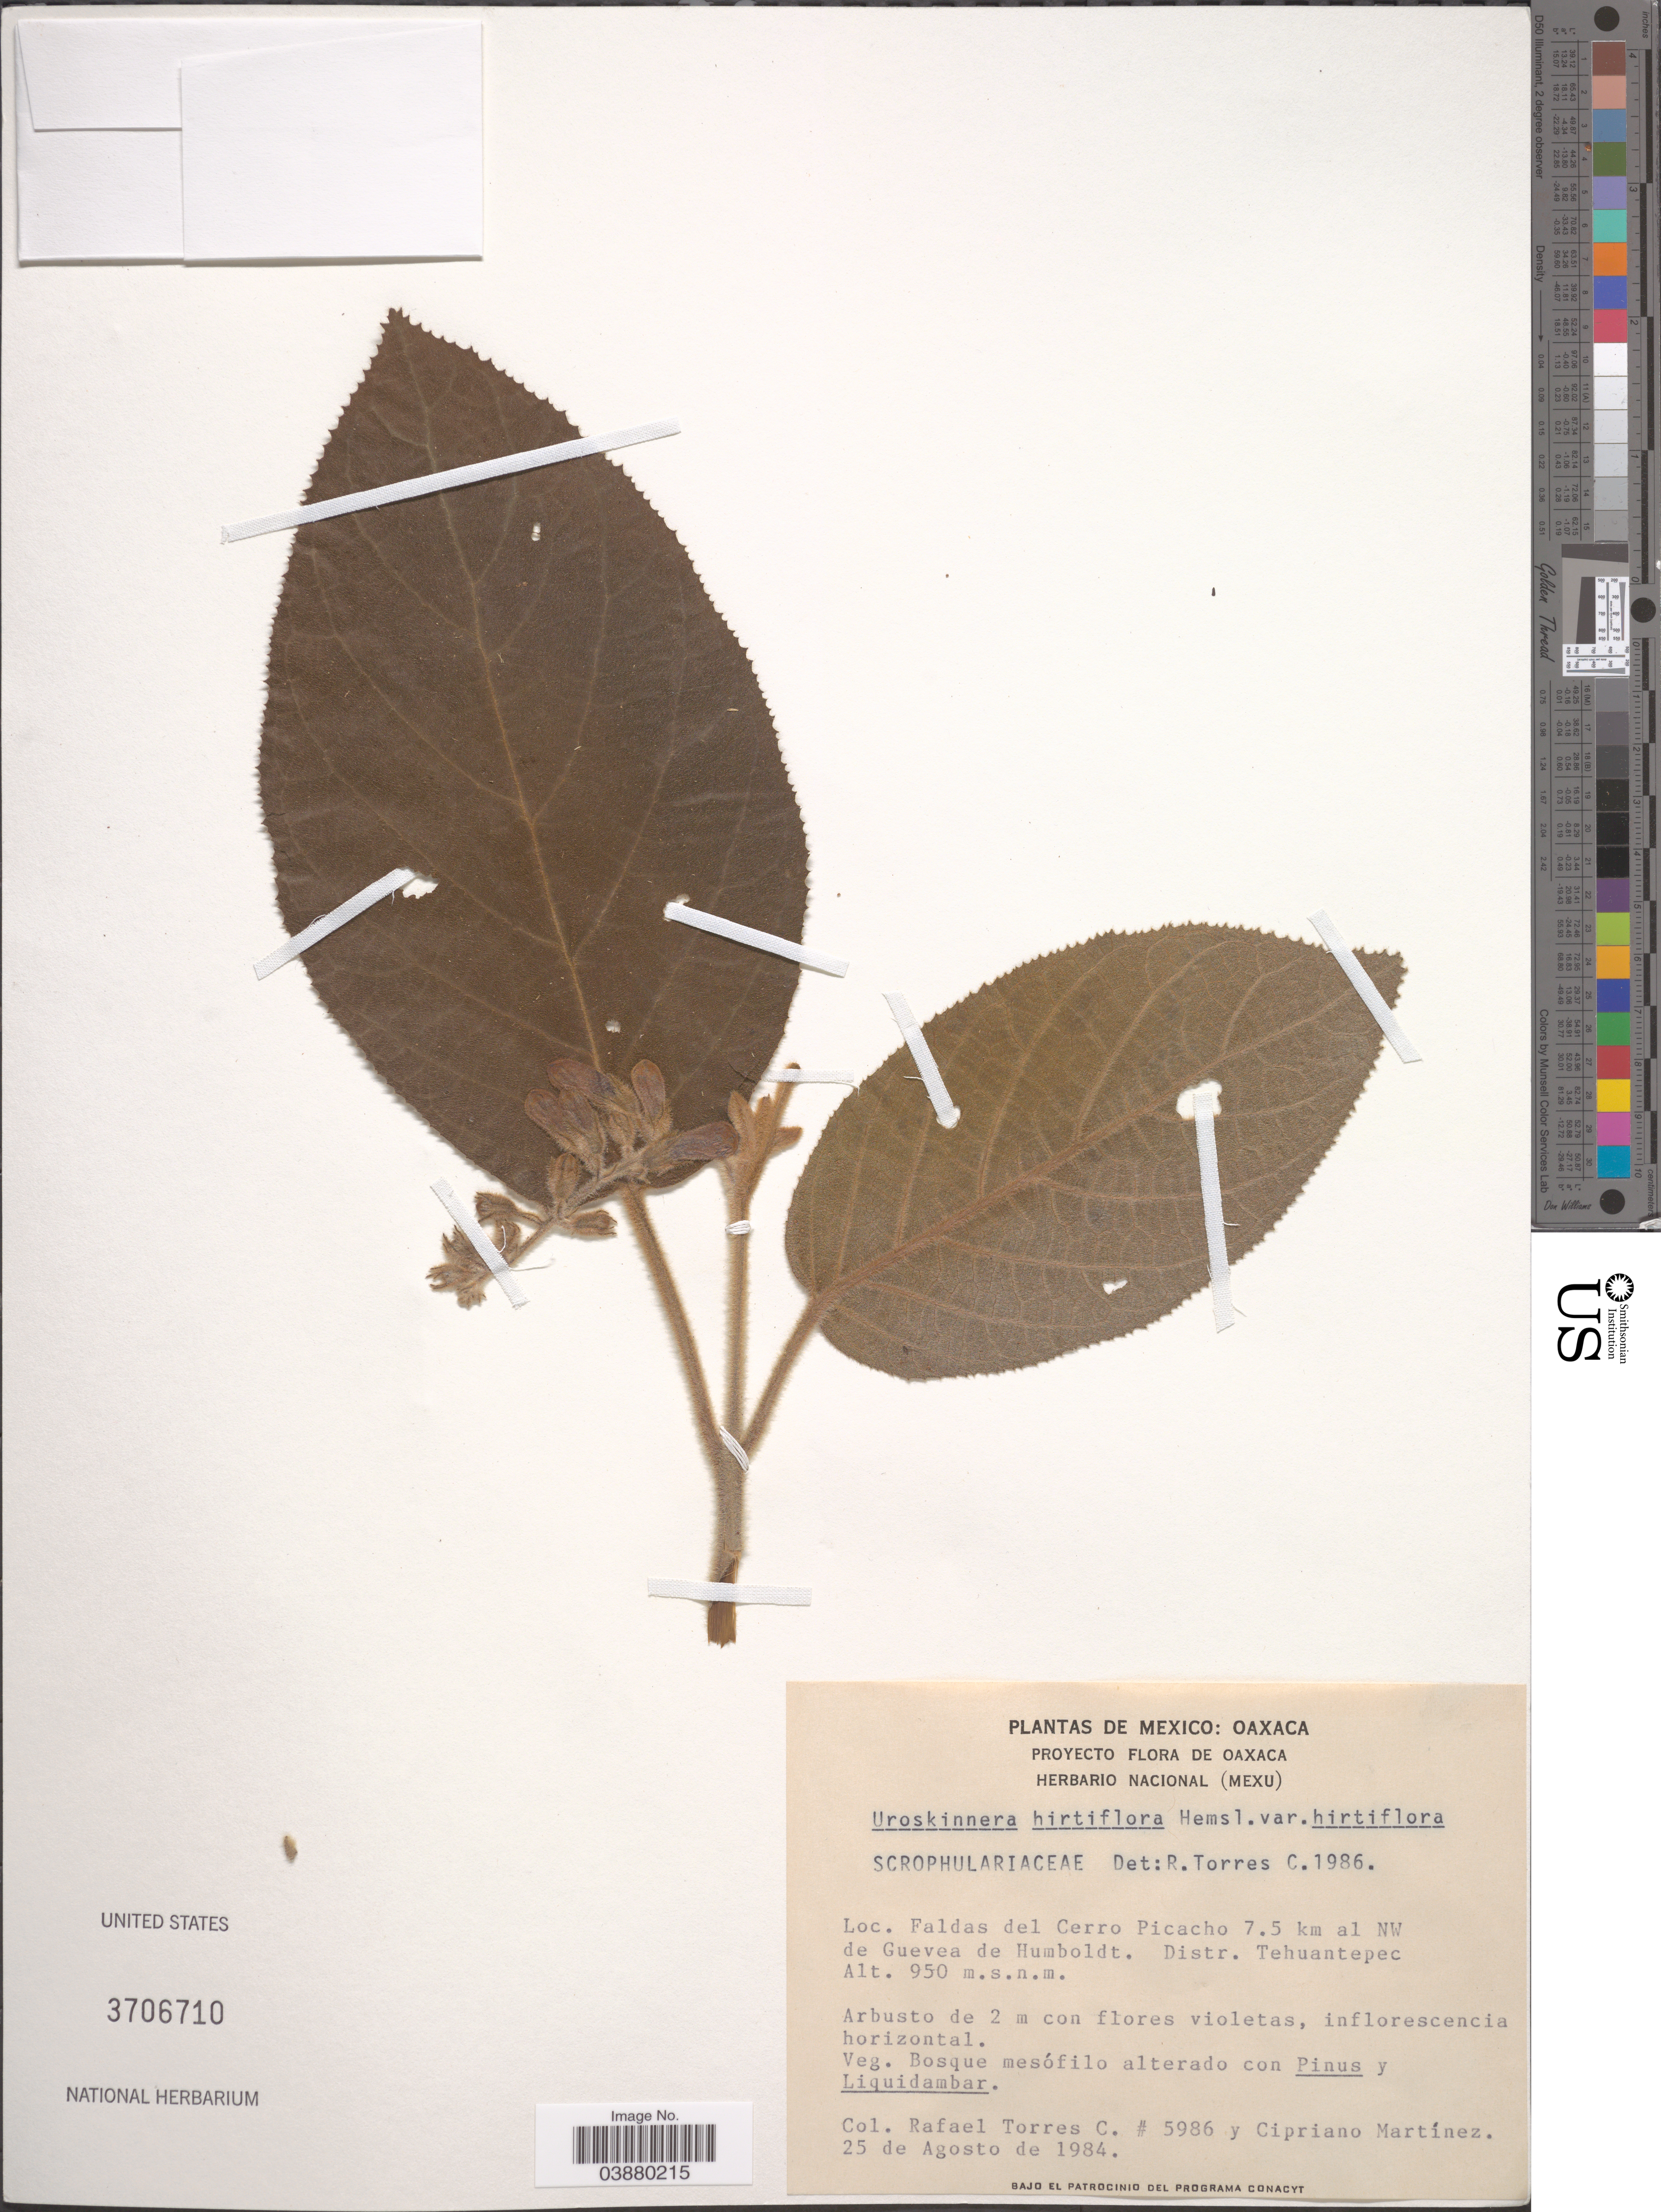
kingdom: Plantae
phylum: Tracheophyta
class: Magnoliopsida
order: Lamiales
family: Plantaginaceae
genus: Uroskinnera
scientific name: Uroskinnera hirtiflora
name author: Hemsl.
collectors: R. Torres C. & C. Martínez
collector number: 5986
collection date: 1984-08-25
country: Mexico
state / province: Oaxaca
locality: Faldas del Cerro Picacho 7.5 km al NW de Guevea de Humboldt. Distr. Tehuantepec.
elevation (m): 950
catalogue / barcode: US 3706710